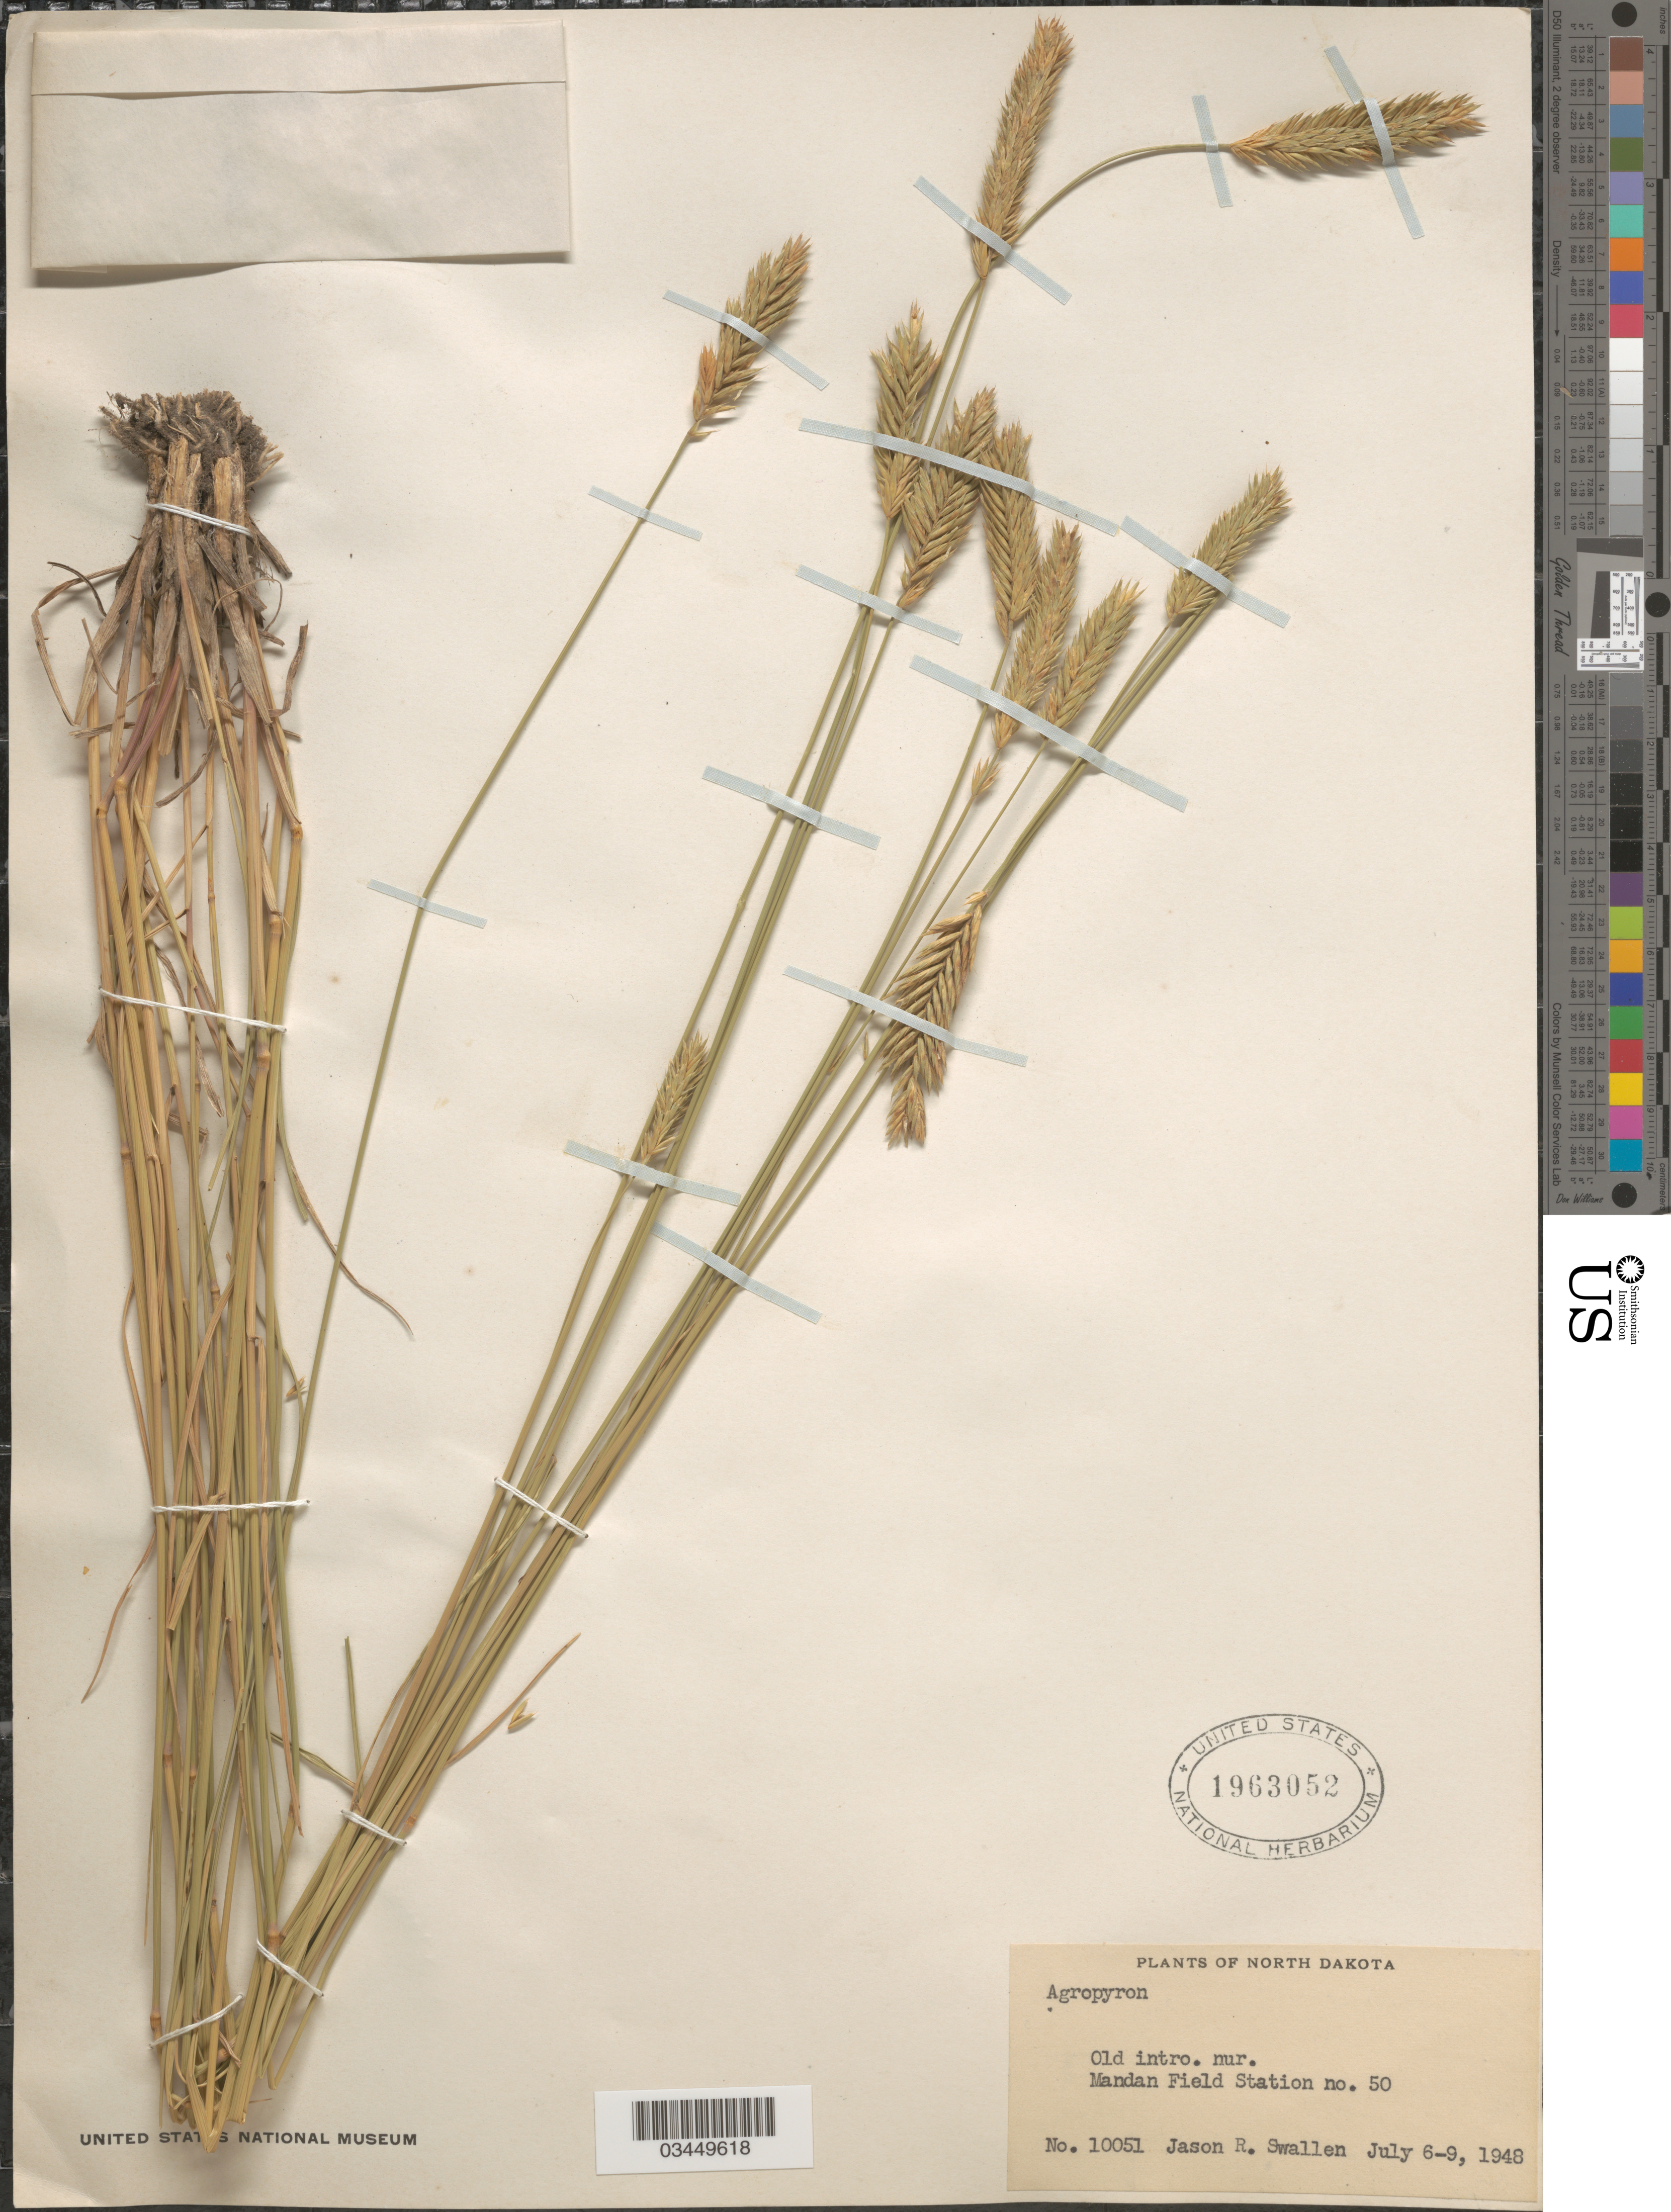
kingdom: Plantae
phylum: Tracheophyta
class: Liliopsida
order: Poales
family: Poaceae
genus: Elymus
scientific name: Elymus sp.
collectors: J. R. Swallen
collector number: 10051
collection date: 1948-07-06/1948-07-09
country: United States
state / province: North Dakota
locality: Mandan Field Station no. 50.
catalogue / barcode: US 1963052